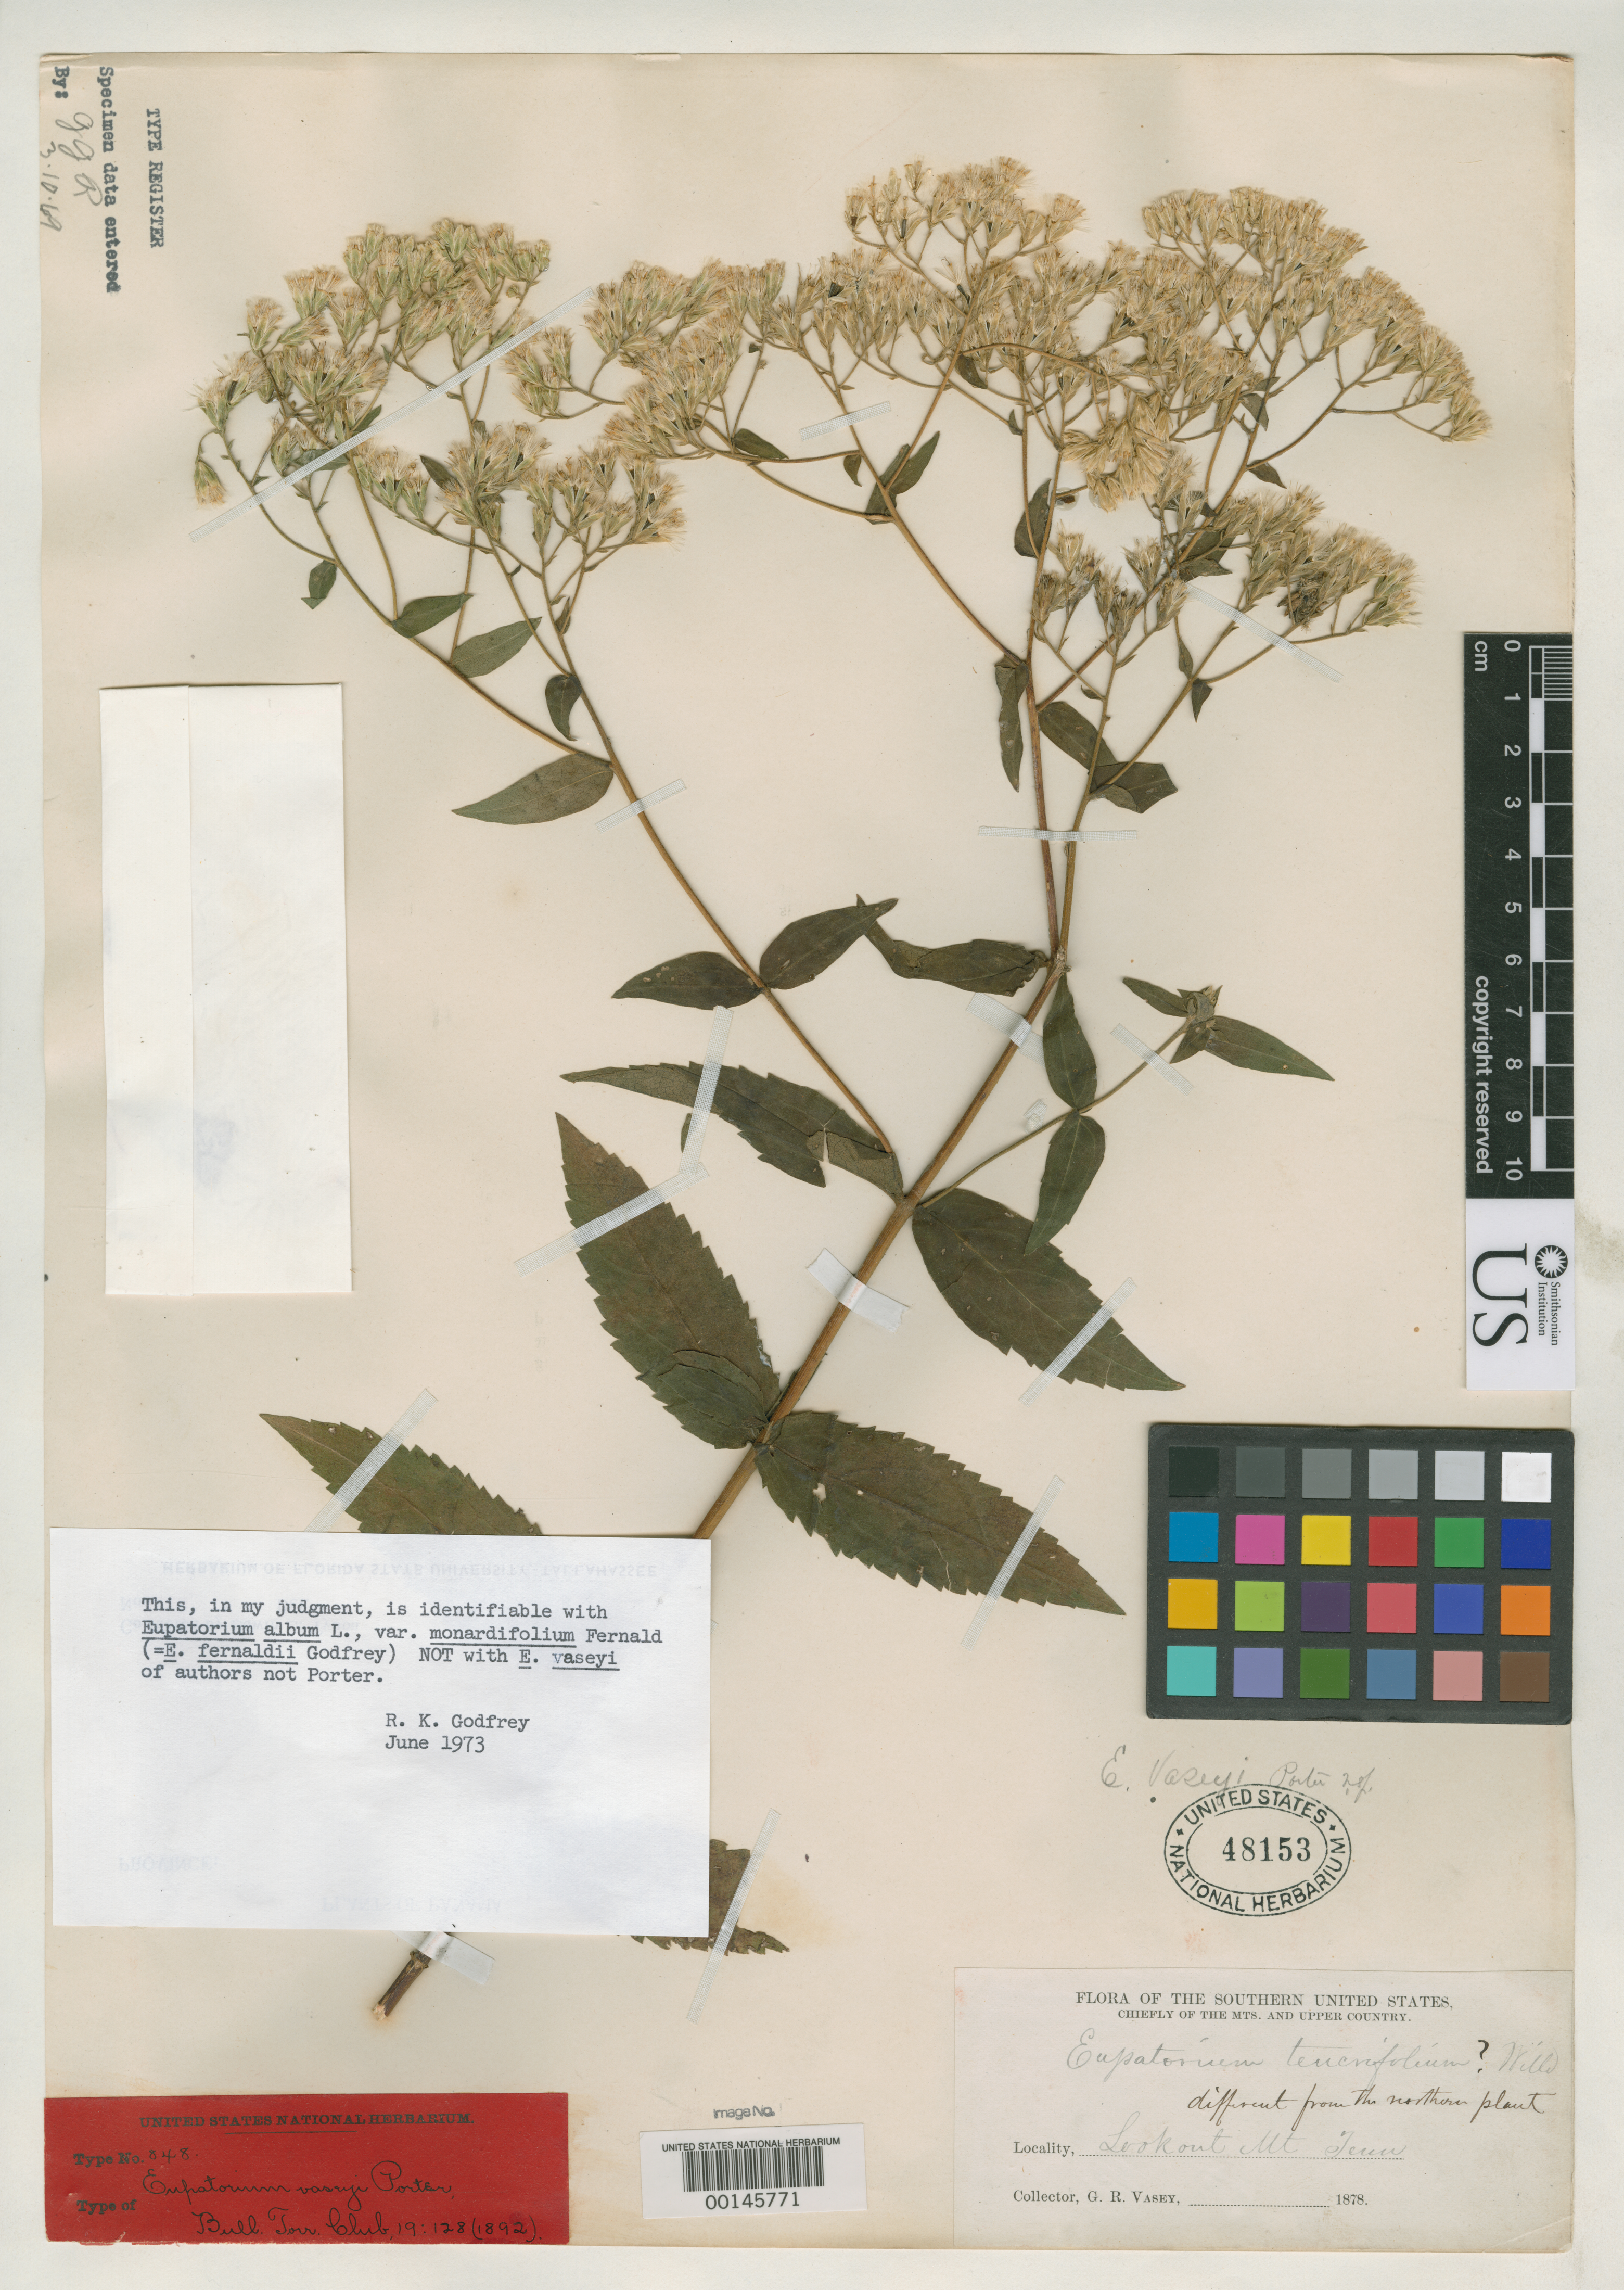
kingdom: Plantae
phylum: Tracheophyta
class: Magnoliopsida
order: Asterales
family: Asteraceae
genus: Eupatorium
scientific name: Eupatorium vaseyi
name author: Porter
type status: Type Collection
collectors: G. R. Vasey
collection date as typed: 1878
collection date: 1878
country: United States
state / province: Tennessee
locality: Lookout Mt.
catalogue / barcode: US 48153